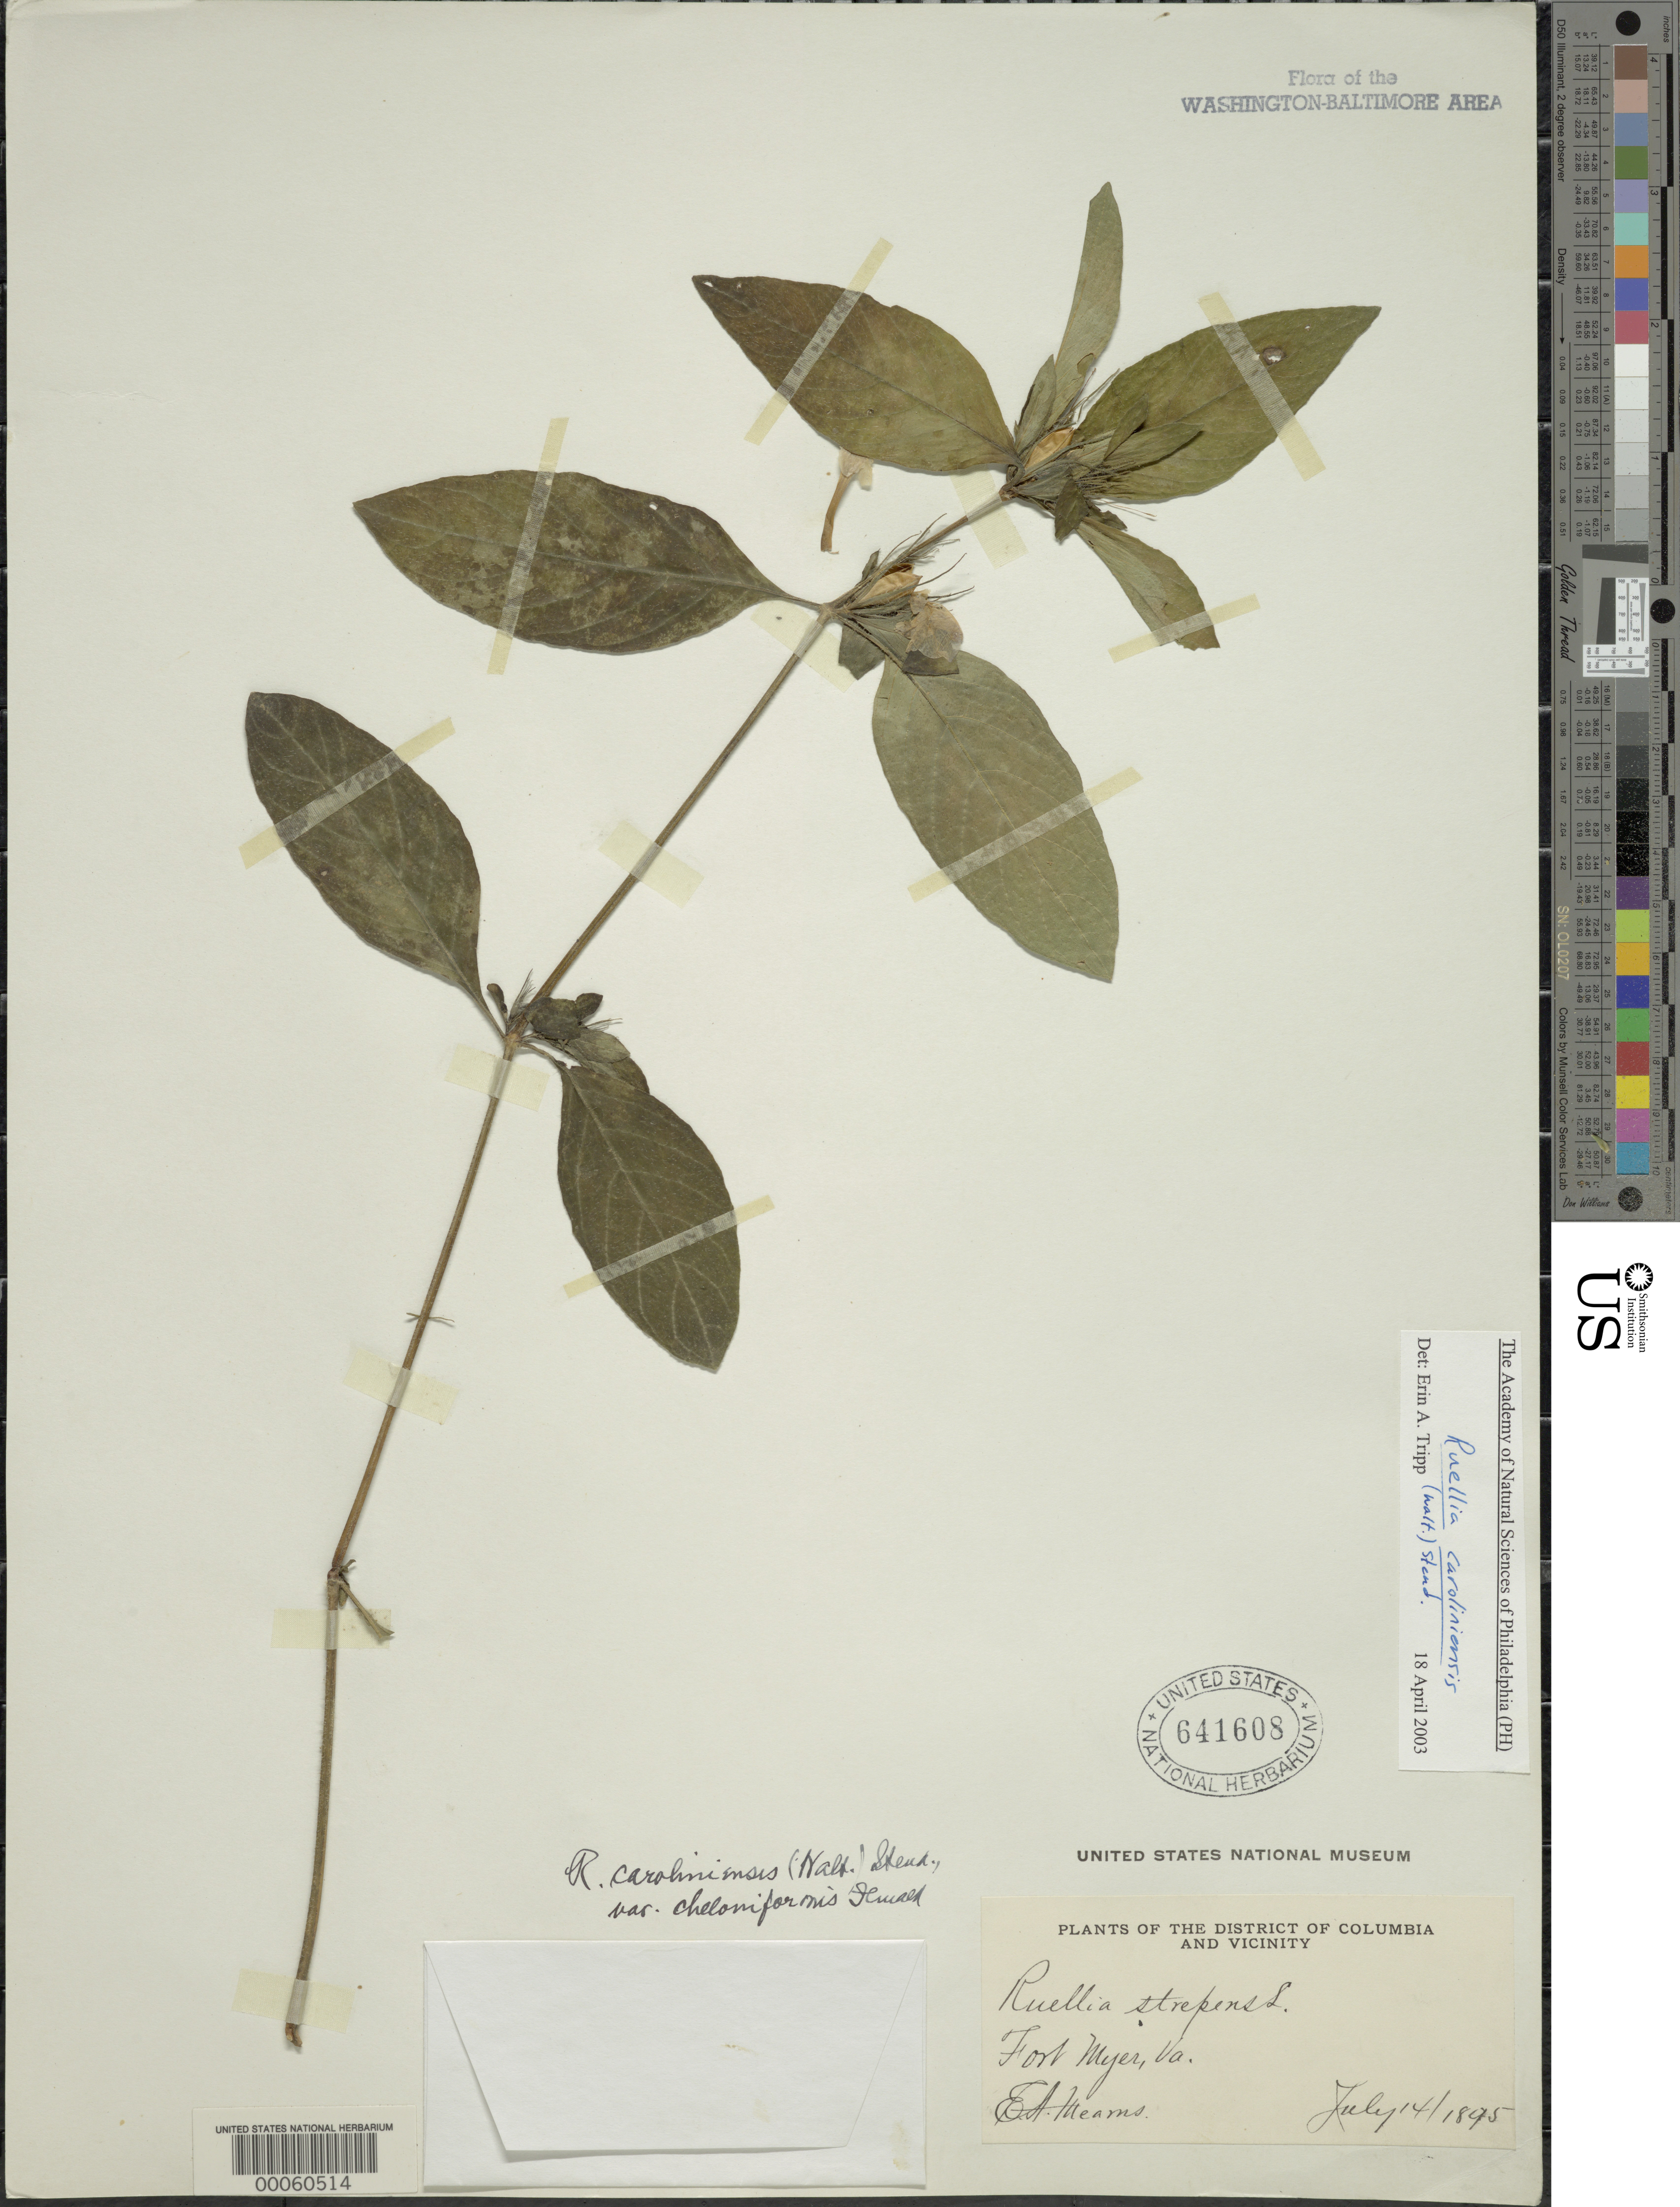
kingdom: Plantae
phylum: Tracheophyta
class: Magnoliopsida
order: Lamiales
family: Acanthaceae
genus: Ruellia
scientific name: Ruellia caroliniensis var. cheloniformis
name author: Fernald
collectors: E. A. Mearns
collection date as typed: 14 Jul 1895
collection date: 1895-07-14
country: United States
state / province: Virginia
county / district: Arlington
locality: Fort Myers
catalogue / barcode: US 641608